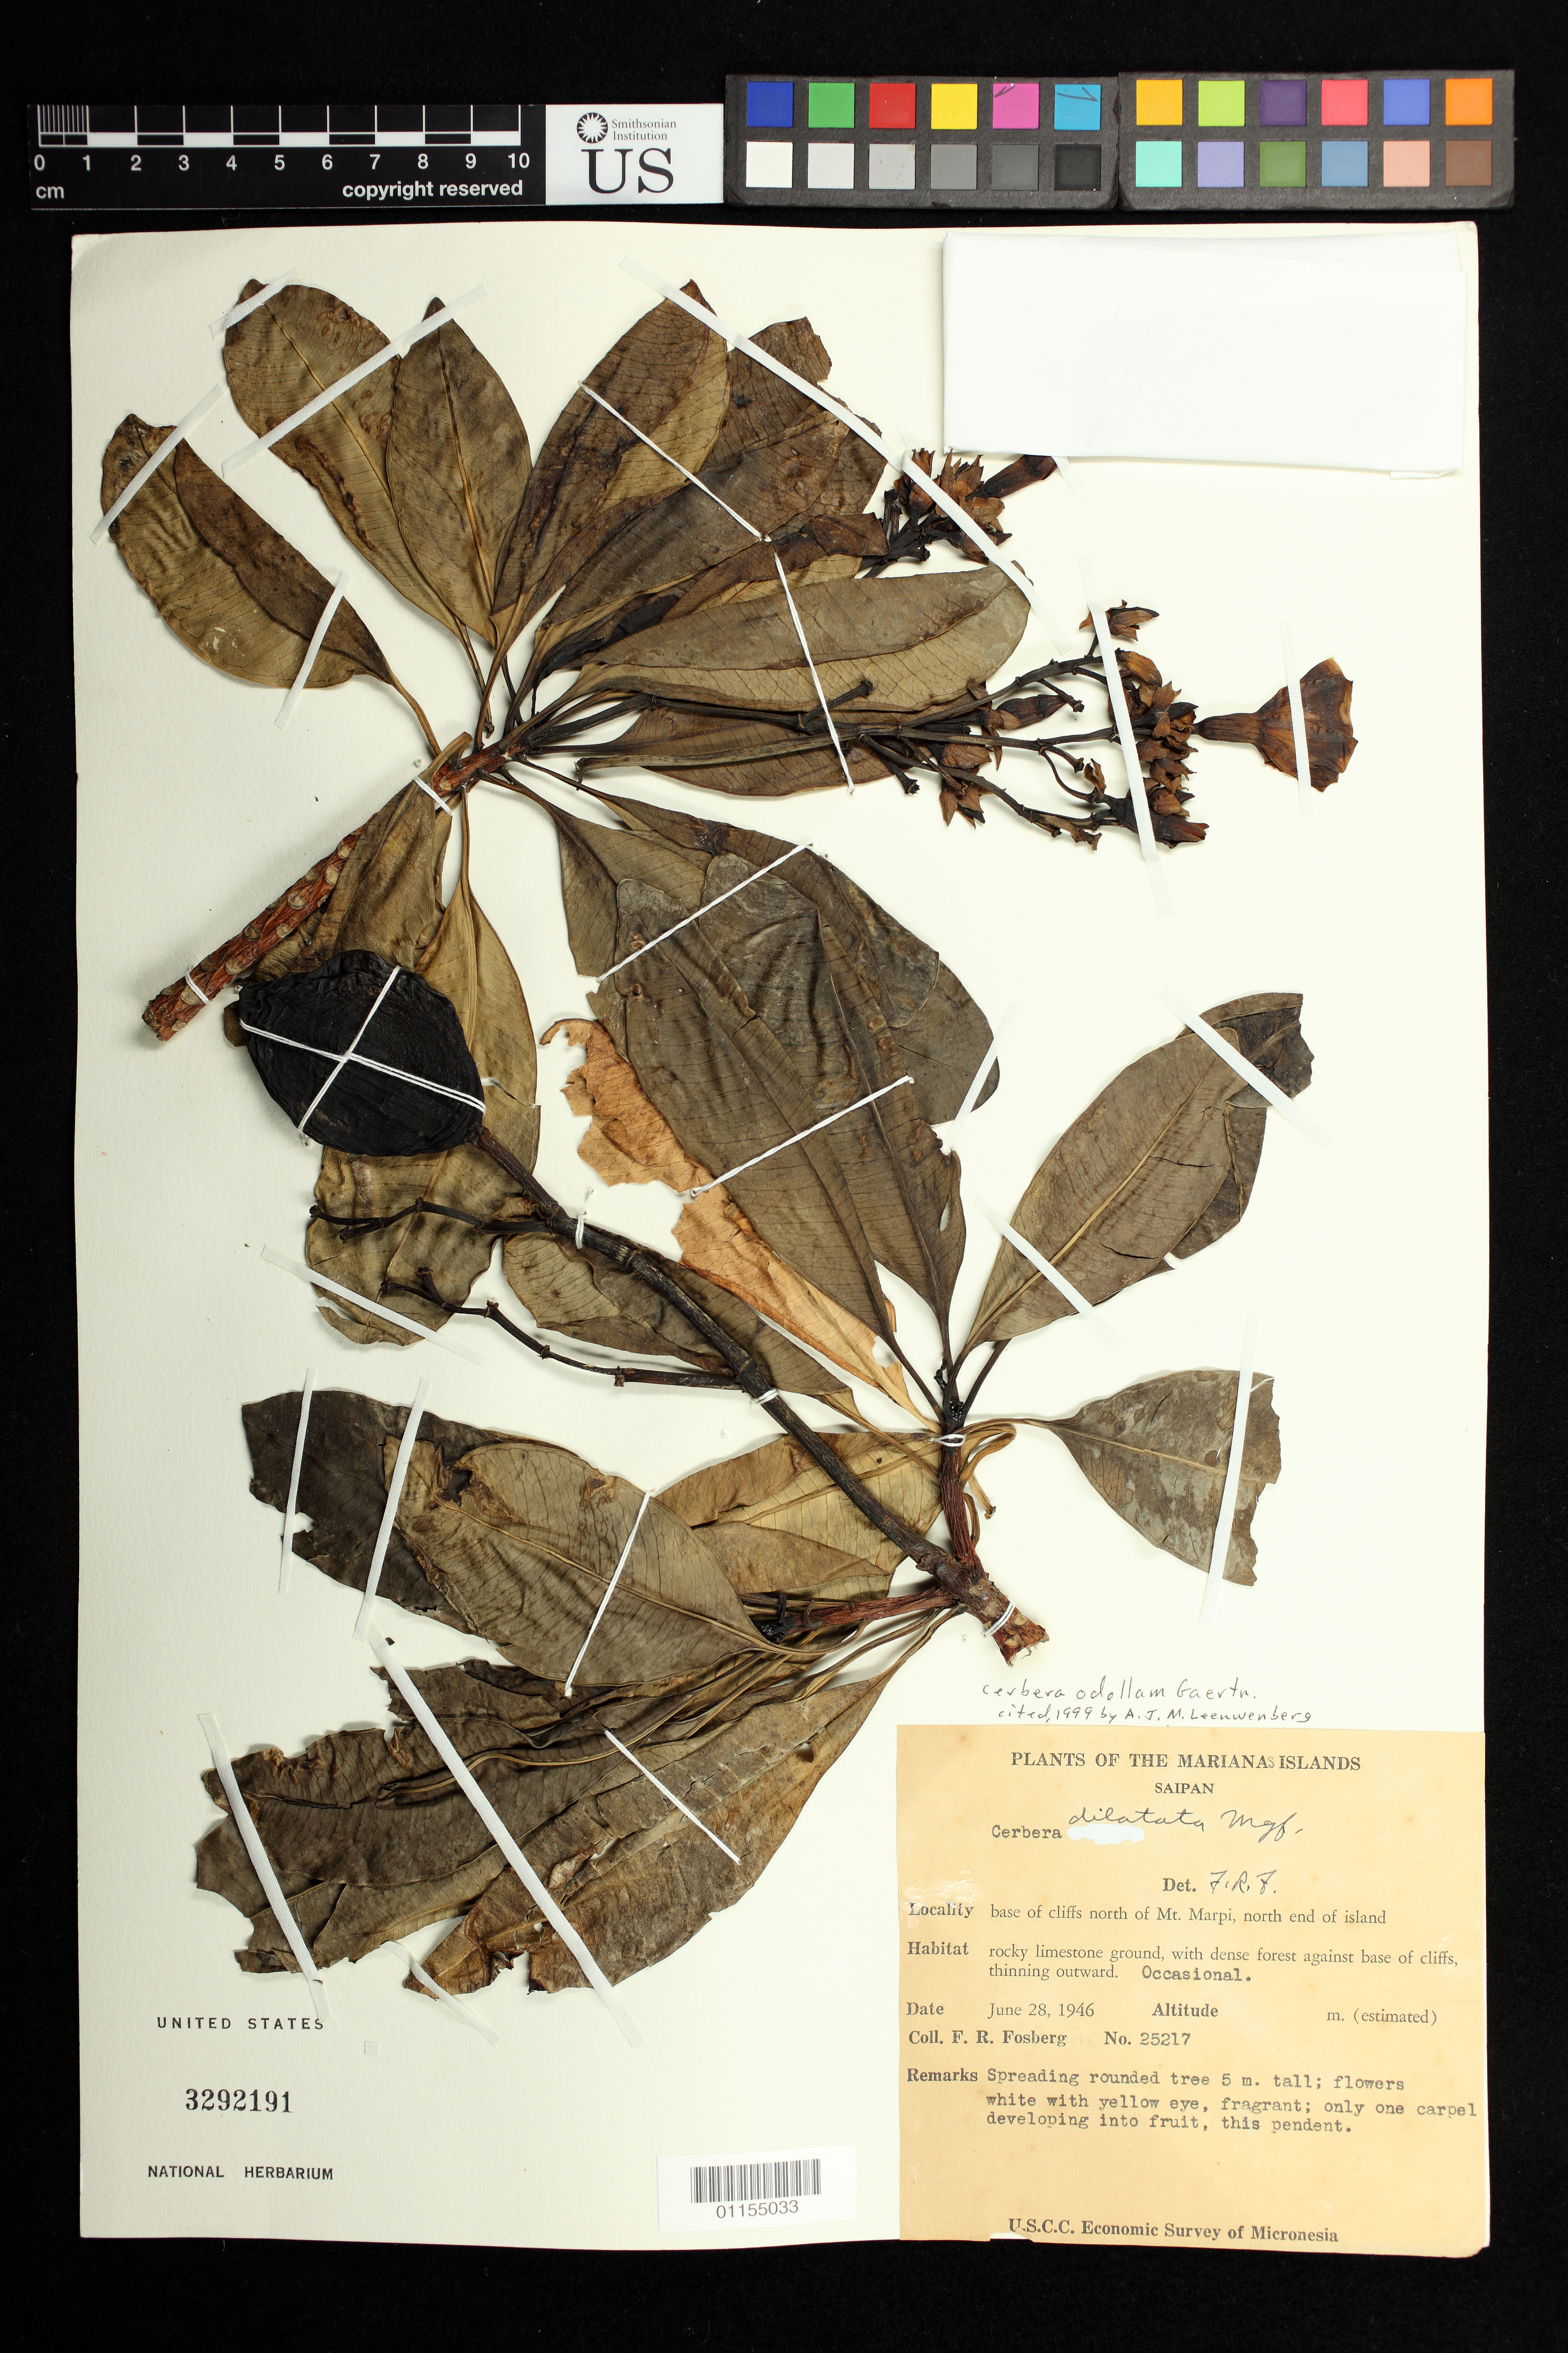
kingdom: Plantae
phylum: Tracheophyta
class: Magnoliopsida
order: Gentianales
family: Apocynaceae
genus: Cerbera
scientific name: Cerbera odollam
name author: Gaertn.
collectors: F. R. Fosberg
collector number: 25217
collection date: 1946-06-28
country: Northern Mariana Islands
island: Saipan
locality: North of Mt. Marpi, North end of Island, base of cliffs.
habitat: Dense forest against base of cliffs.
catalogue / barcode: US 3292191